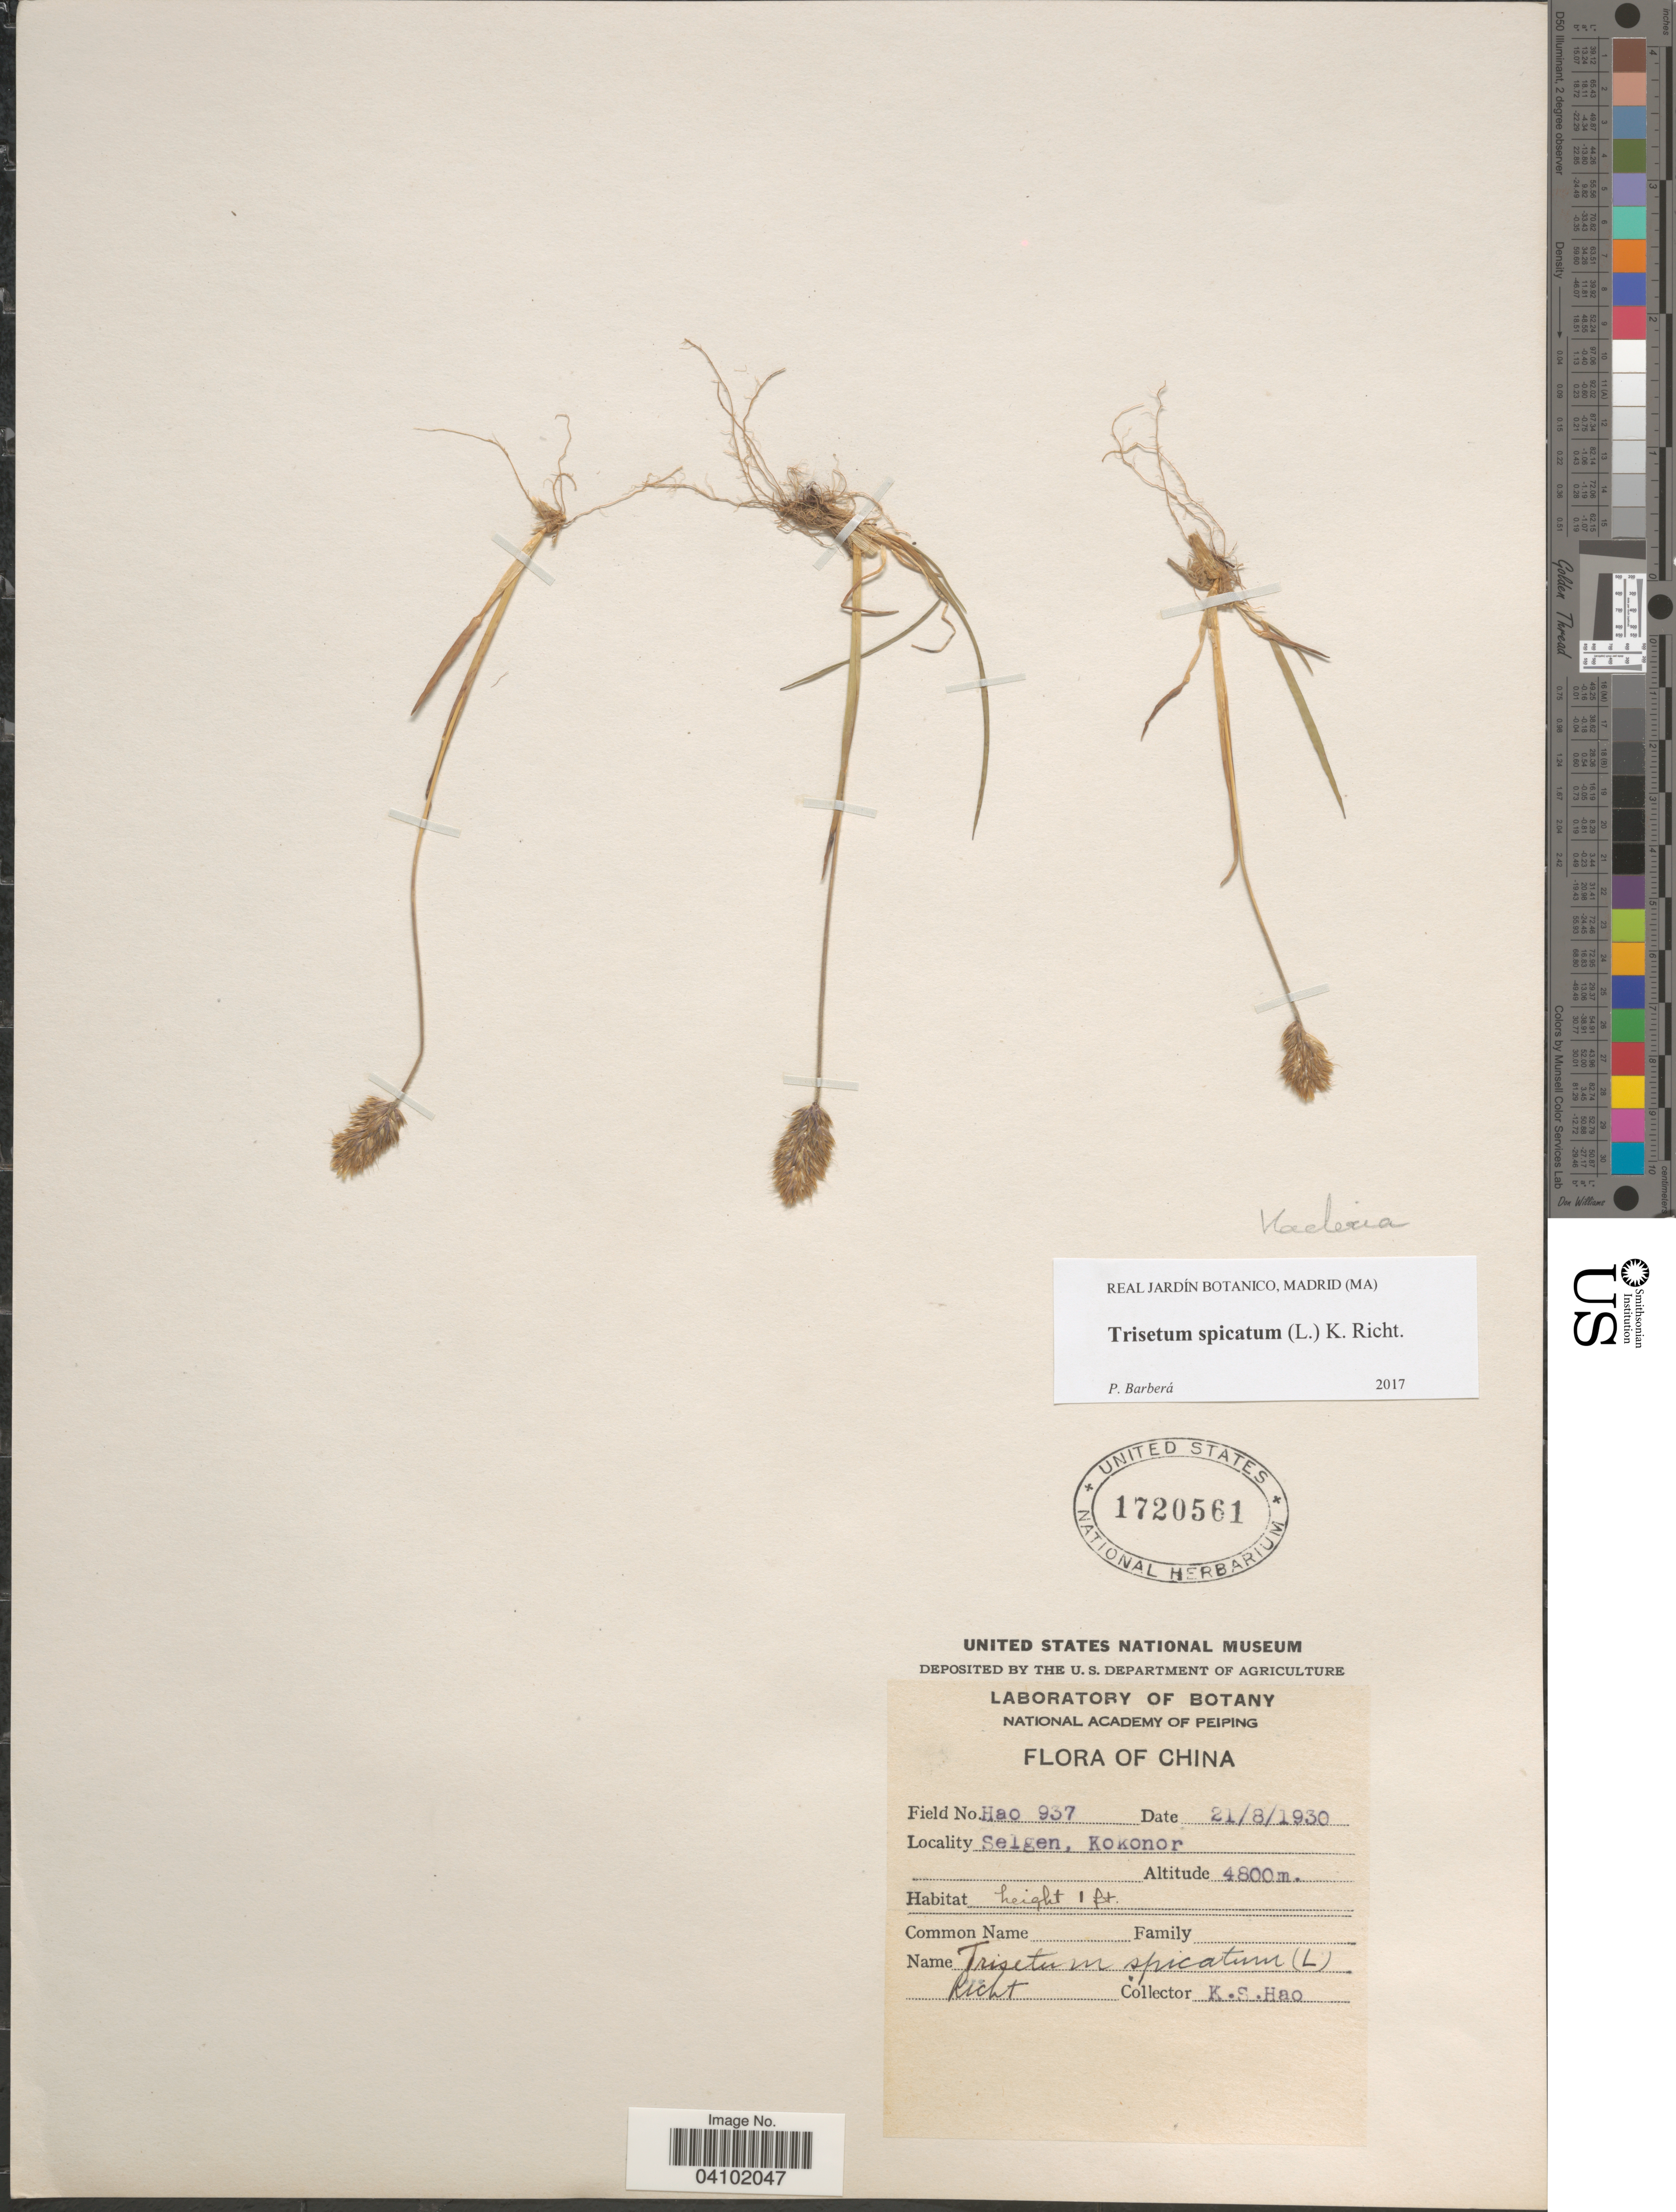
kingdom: Plantae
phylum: Tracheophyta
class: Liliopsida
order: Poales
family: Poaceae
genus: Koeleria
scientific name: Koeleria spicata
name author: (L.) Barberá et al.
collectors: K. S. Hao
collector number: Hao937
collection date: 1930-08-21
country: China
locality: Selgen, Kokonor.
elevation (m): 4800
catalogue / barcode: US 1720561